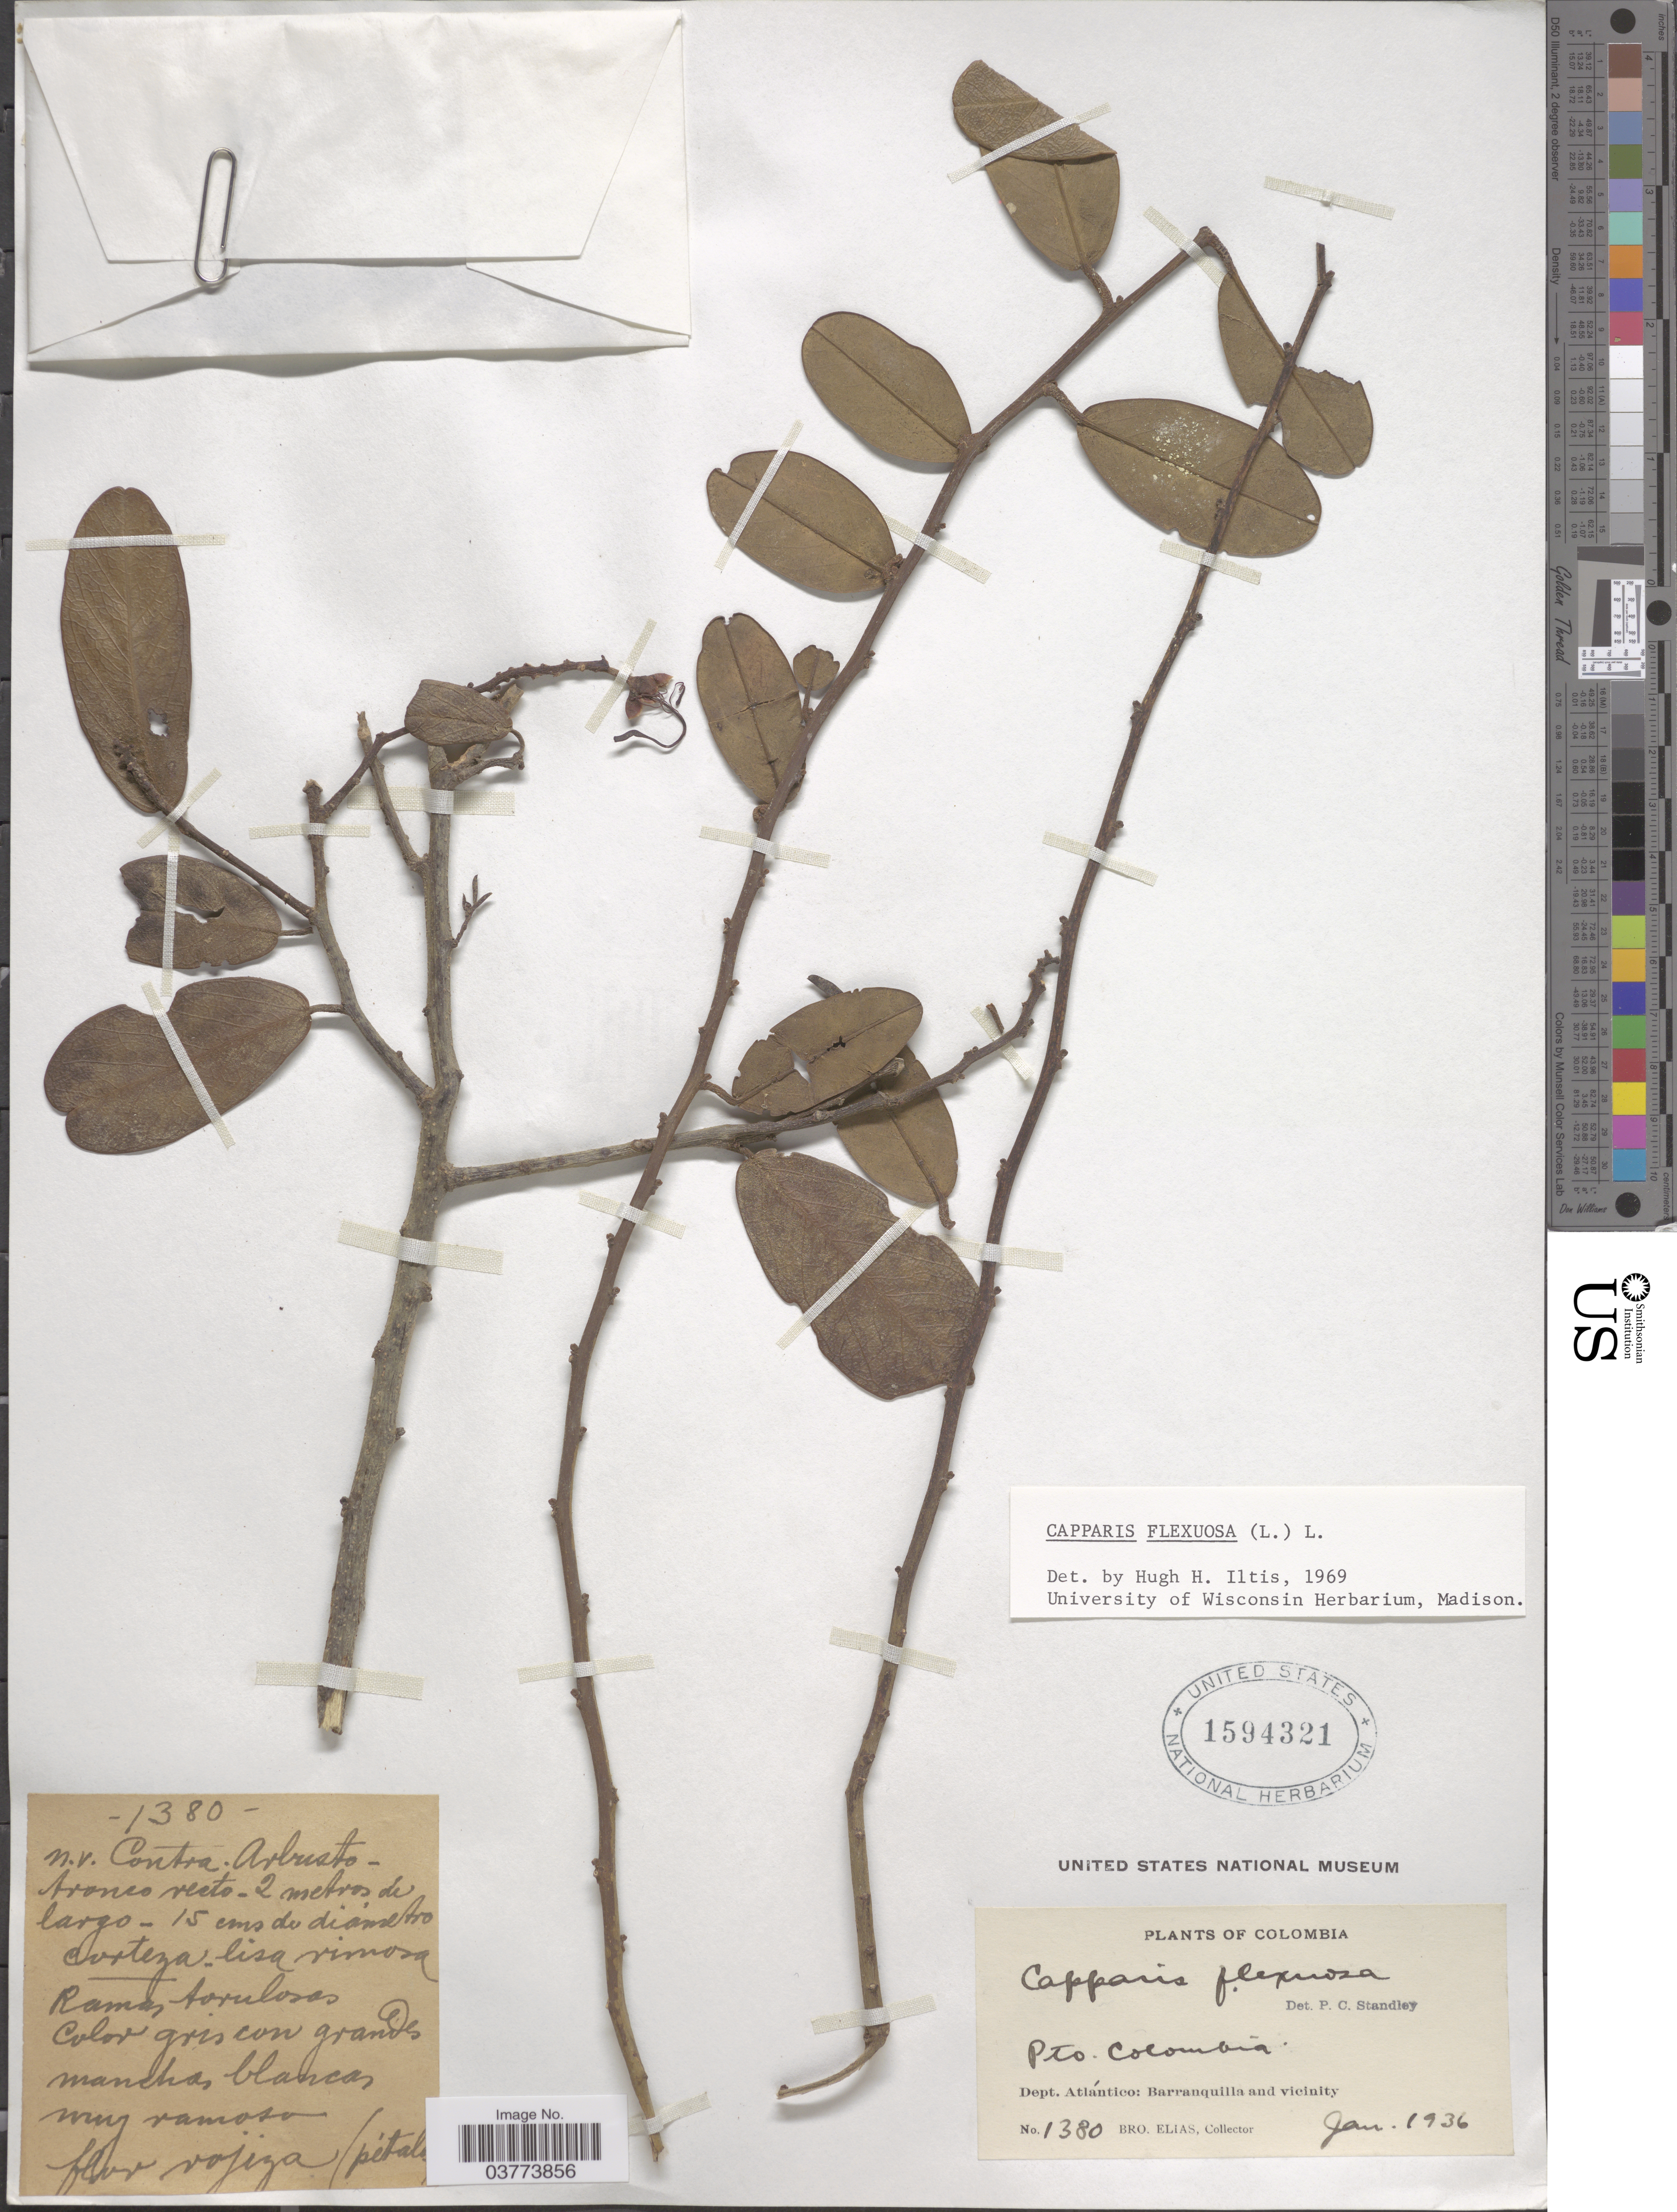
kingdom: Plantae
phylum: Tracheophyta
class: Magnoliopsida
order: Brassicales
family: Capparaceae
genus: Cynophalla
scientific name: Cynophalla flexuosa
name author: (L.) J. Presl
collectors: Bro. Elias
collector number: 1380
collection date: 1936-01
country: Colombia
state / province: Atlántico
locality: Pto. Colombia. Dept. Atlántico: Barranquilla and vicinity.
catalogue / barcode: US 1594321